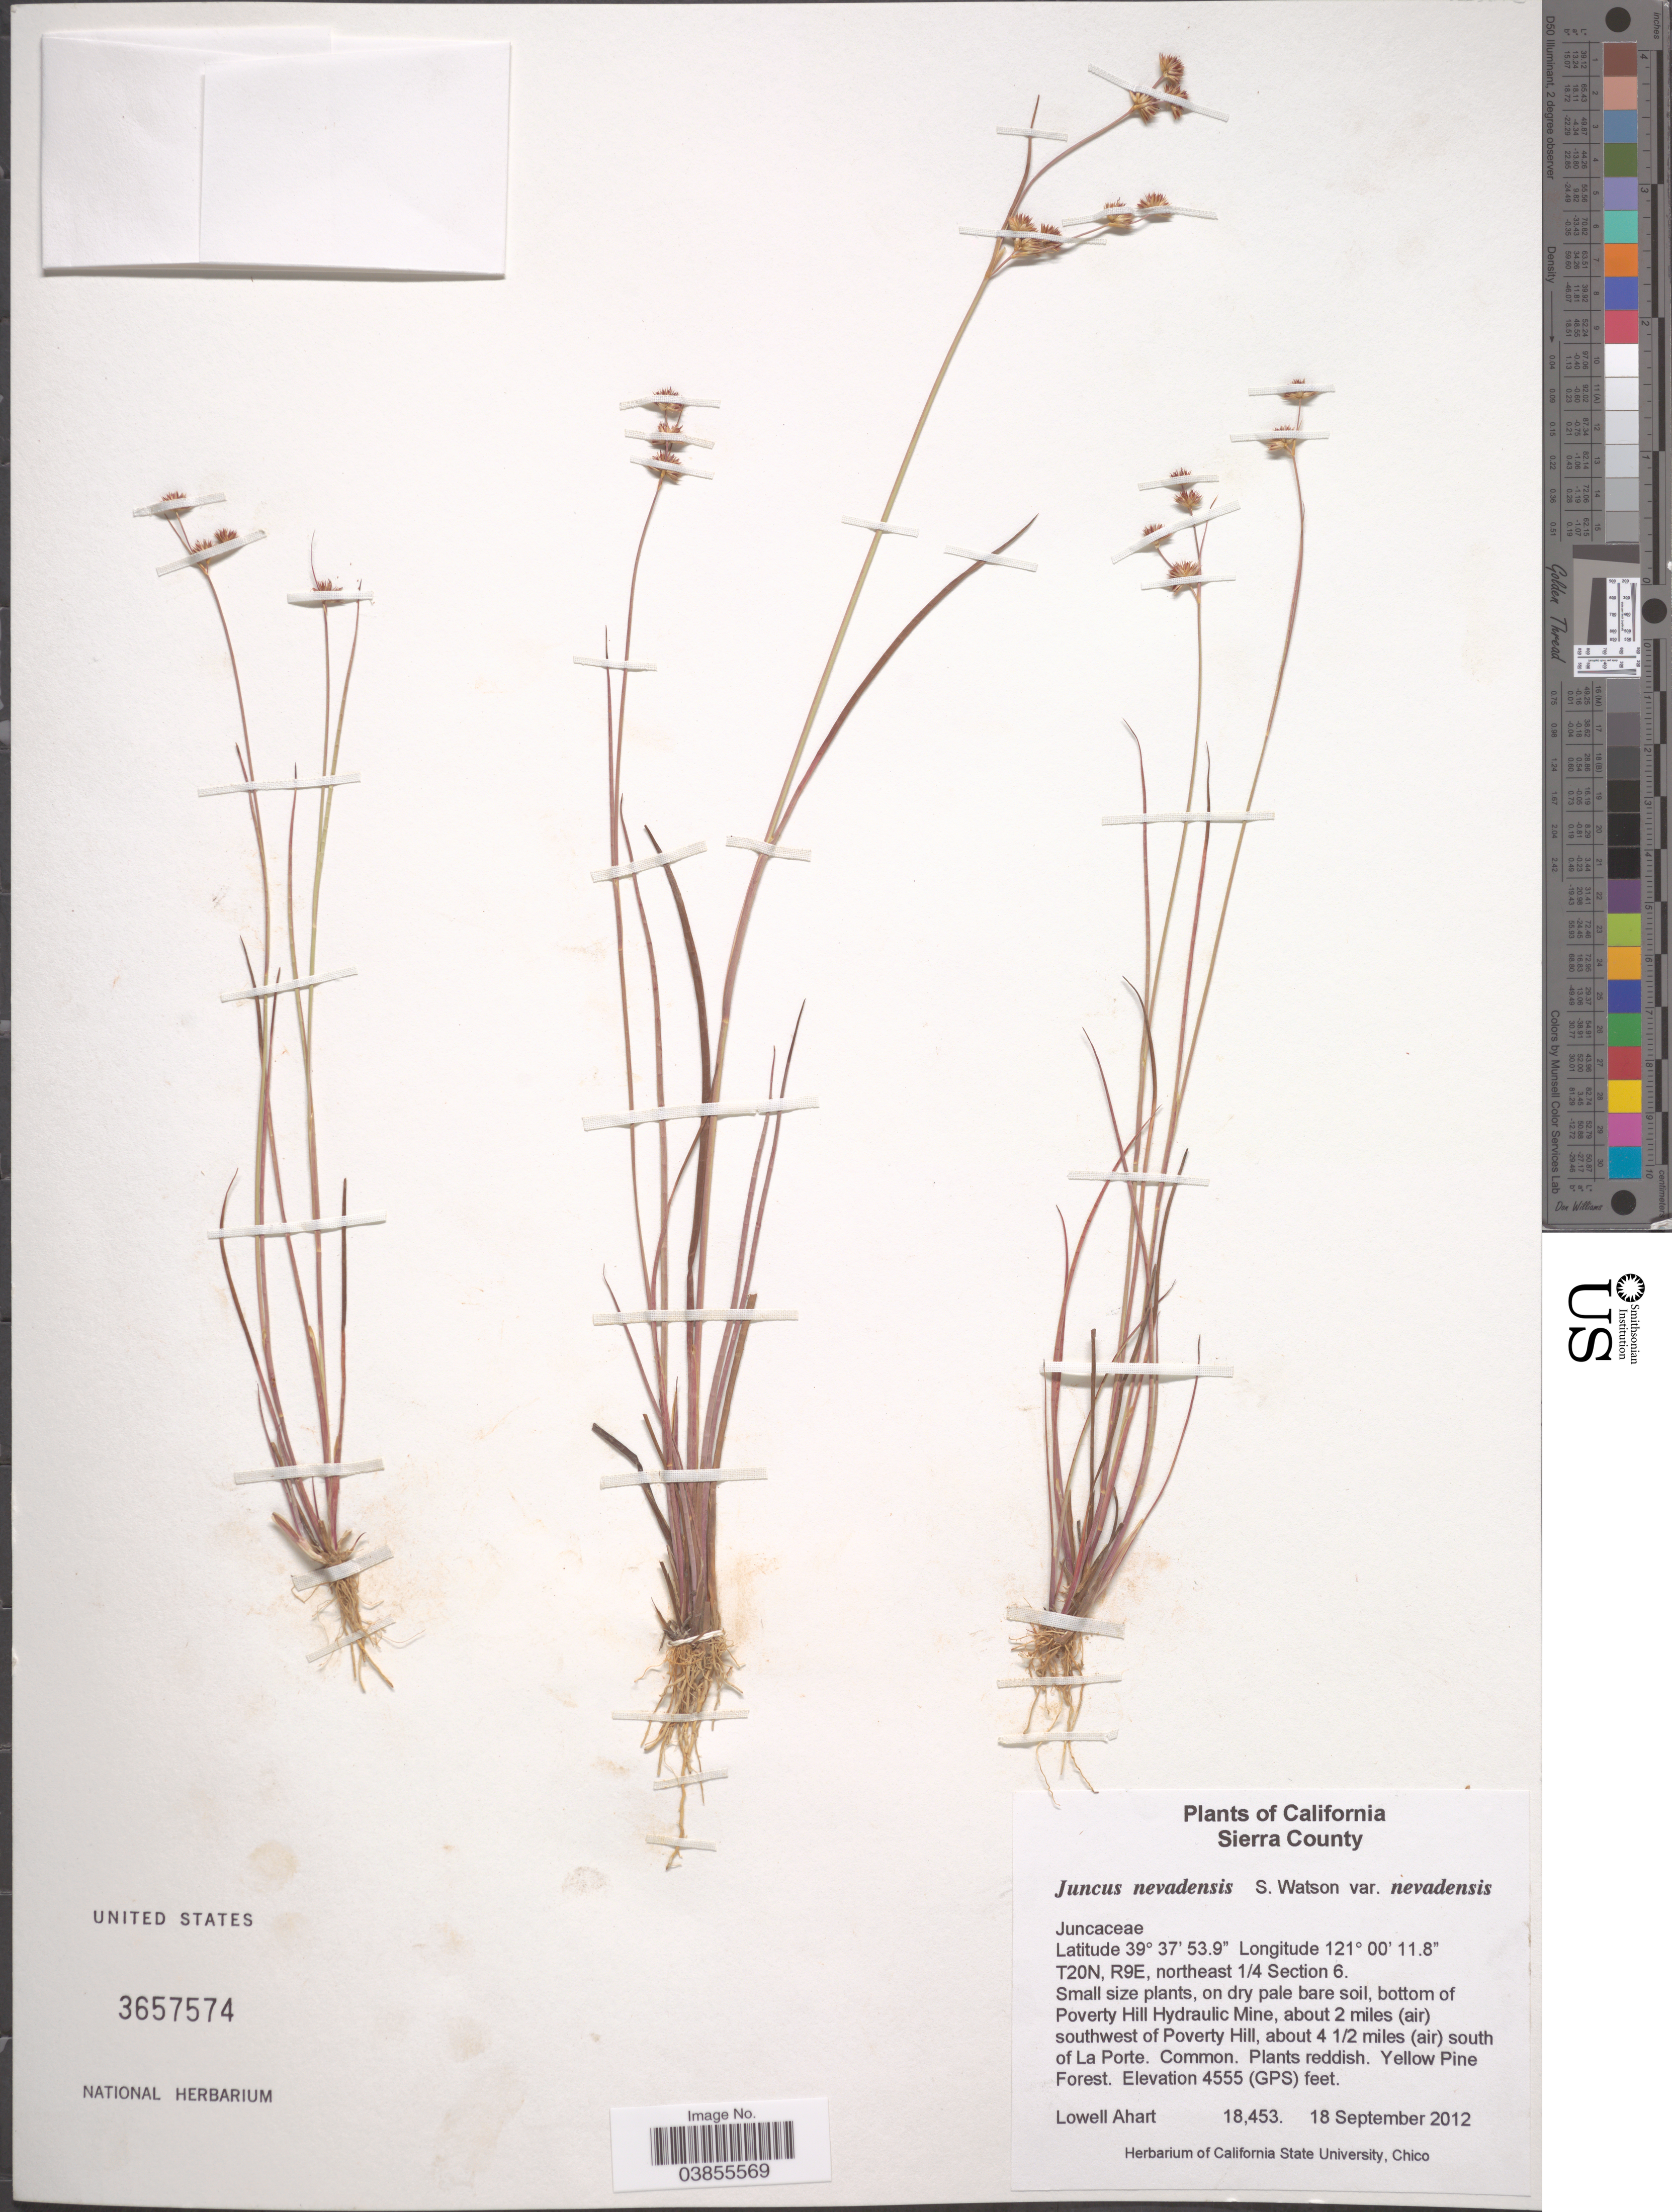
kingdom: Plantae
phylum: Tracheophyta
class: Liliopsida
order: Poales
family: Juncaceae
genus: Juncus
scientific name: Juncus nevadensis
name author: S. Watson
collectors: L. Ahart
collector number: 18453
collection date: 2012-09-18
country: United States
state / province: California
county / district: Sierra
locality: Sierra County. T20N, R9E, northeast 1/4 Section 6. Bottom of Poverty Hill Hydraulic Mine, about 2 miles (air) southwest of Poverty Hill, about 4 1/2 miles (air) south of La Porte. Yellow Pine Forest.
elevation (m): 1388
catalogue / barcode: US 3657574